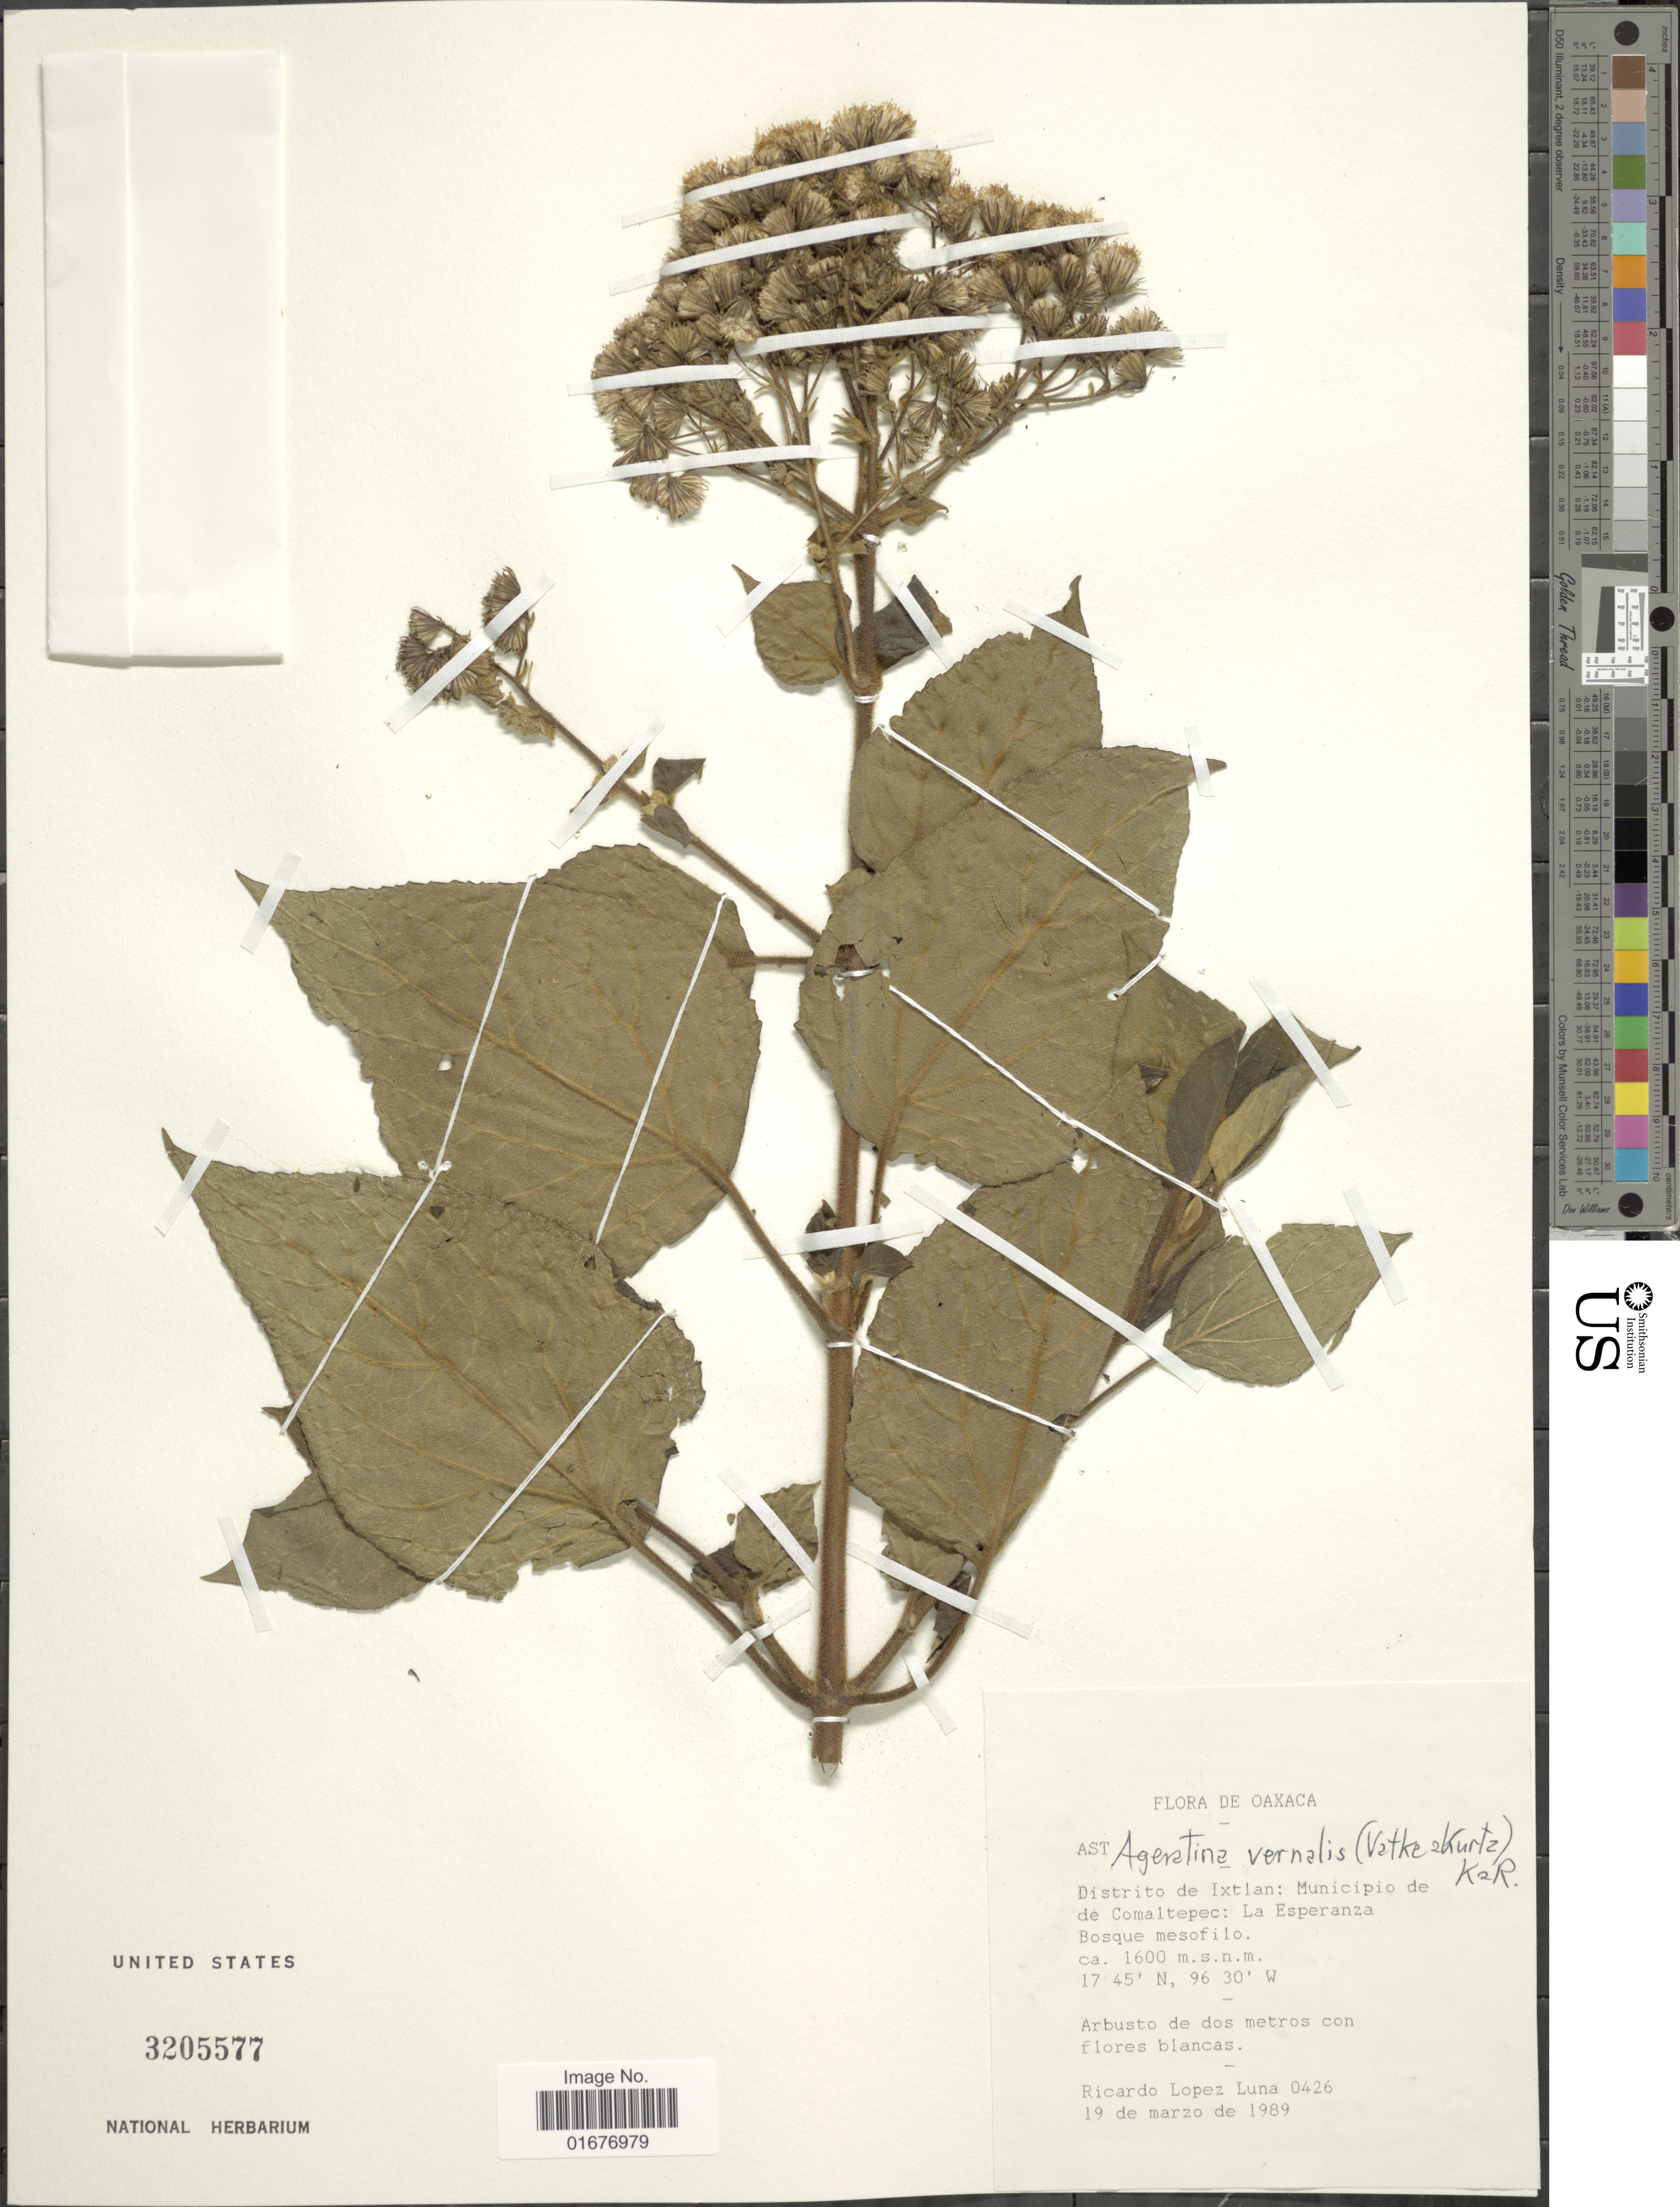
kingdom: Plantae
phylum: Tracheophyta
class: Magnoliopsida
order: Asterales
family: Asteraceae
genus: Ageratina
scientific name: Ageratina vernalis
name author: (Vatke & Kurtz) R.M. King & H. Rob.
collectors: R. López Luna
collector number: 0426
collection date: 1989-03-19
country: Mexico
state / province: Oaxaca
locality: Distrito de Ixtlan: Municipio de Comaltepec: La Esperanza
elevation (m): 1600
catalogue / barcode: US 320557